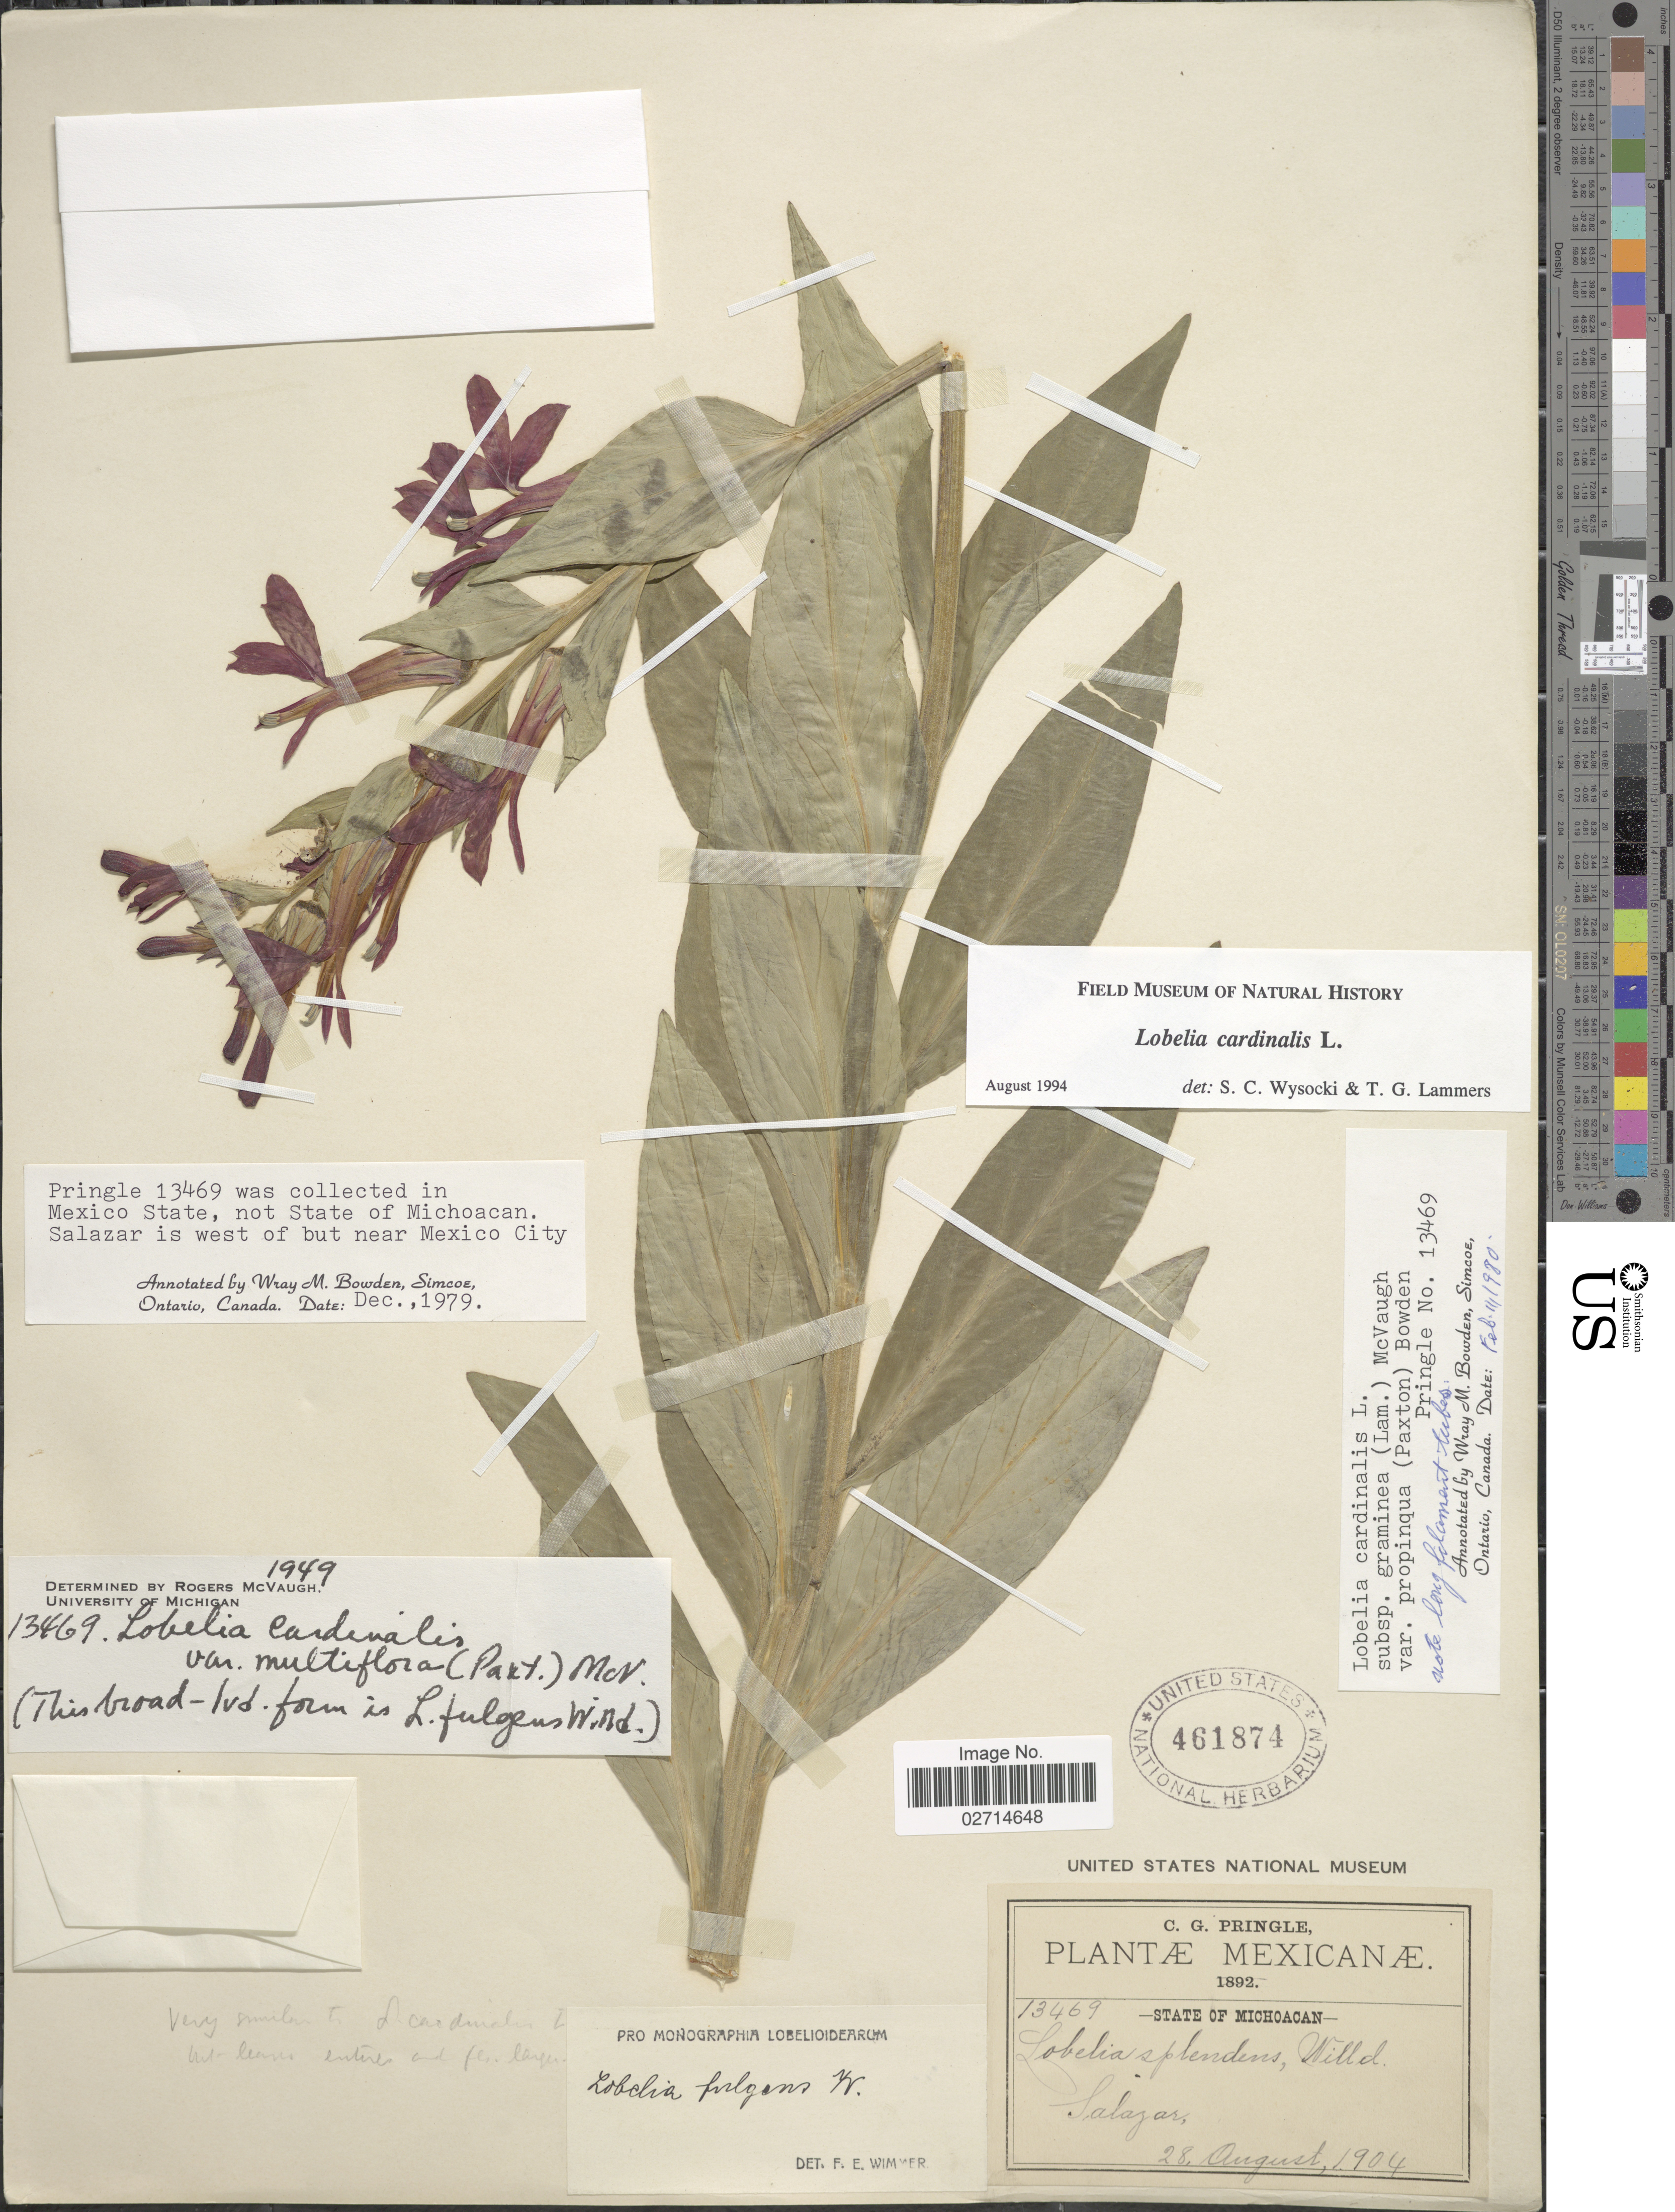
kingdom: Plantae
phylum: Tracheophyta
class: Magnoliopsida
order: Asterales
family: Campanulaceae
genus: Lobelia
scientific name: Lobelia cardinalis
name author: L.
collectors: C. G. Pringle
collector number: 13469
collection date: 1904-08-28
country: Mexico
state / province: México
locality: Salazar. Collected in Mexico State, not State of Michoacan. Salazar is west of but near Mexico City [unsure placement]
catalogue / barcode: US 461847